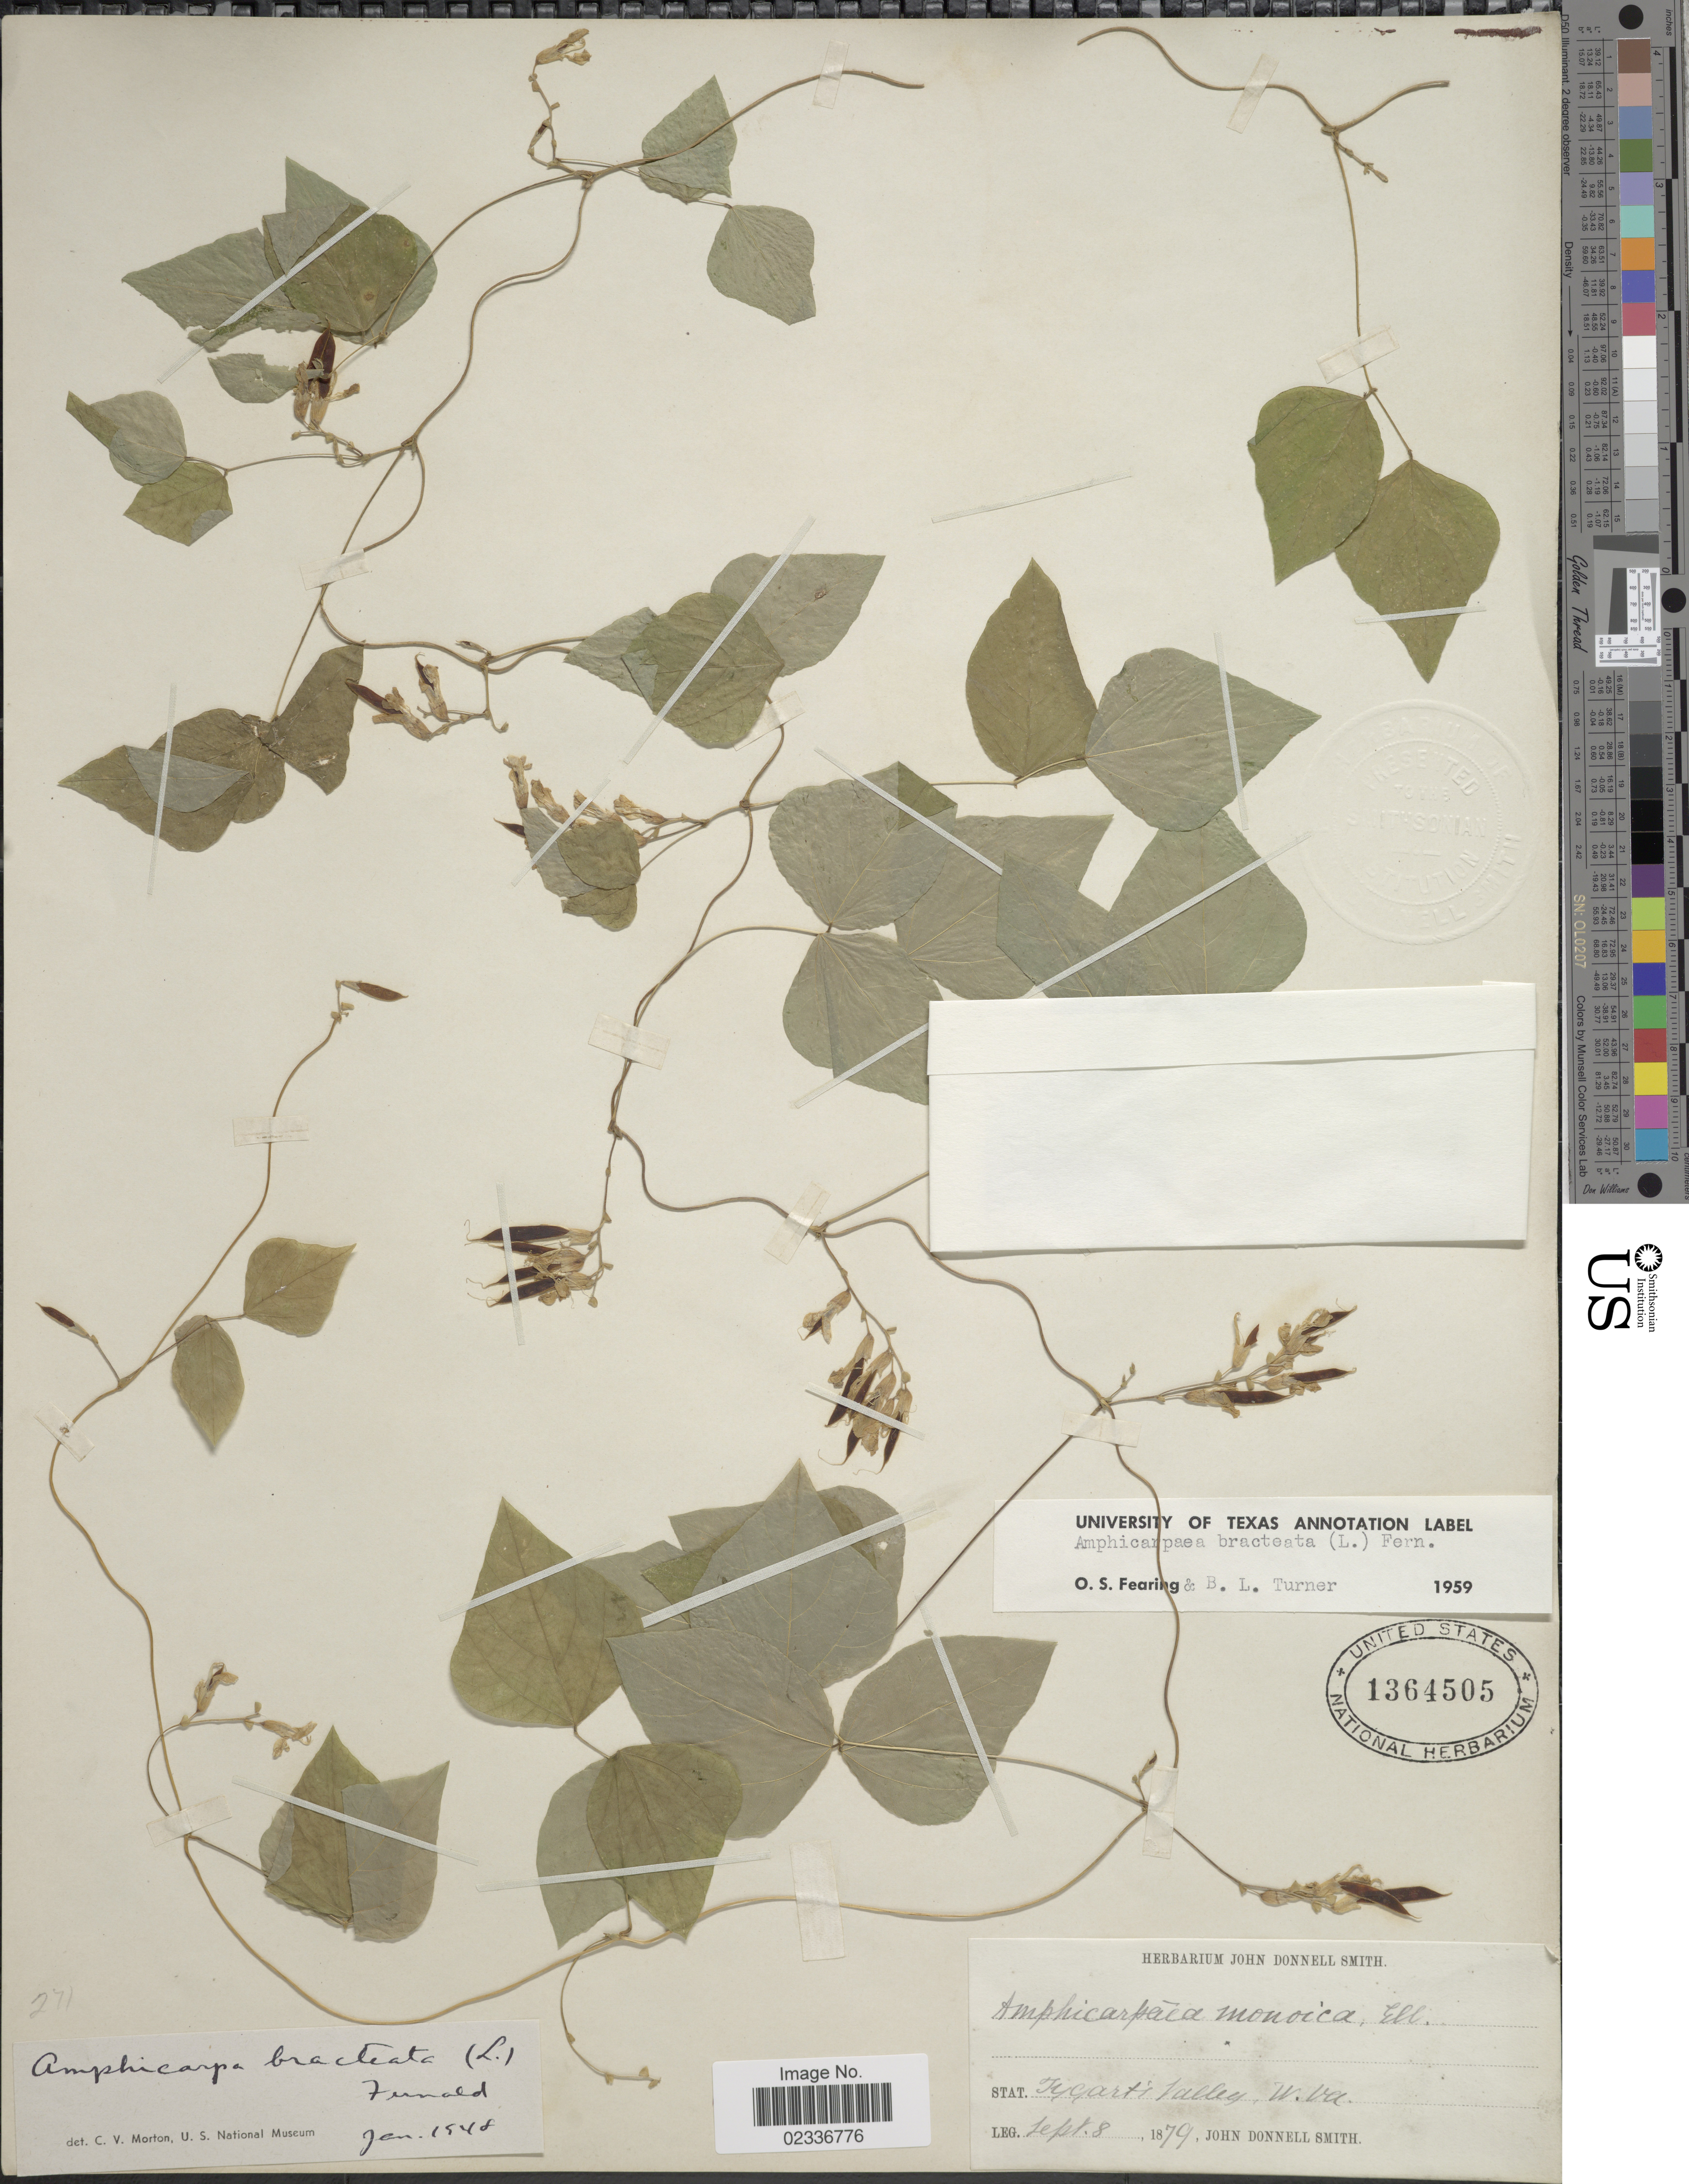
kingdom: Plantae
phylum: Tracheophyta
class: Magnoliopsida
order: Fabales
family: Fabaceae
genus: Amphicarpaea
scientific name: Amphicarpaea bracteata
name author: (L.) Fernald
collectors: J. Donnell Smith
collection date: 1879-09-08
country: United States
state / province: West Virginia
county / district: Randolph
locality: Tygarti Valley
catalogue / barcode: US 1364505